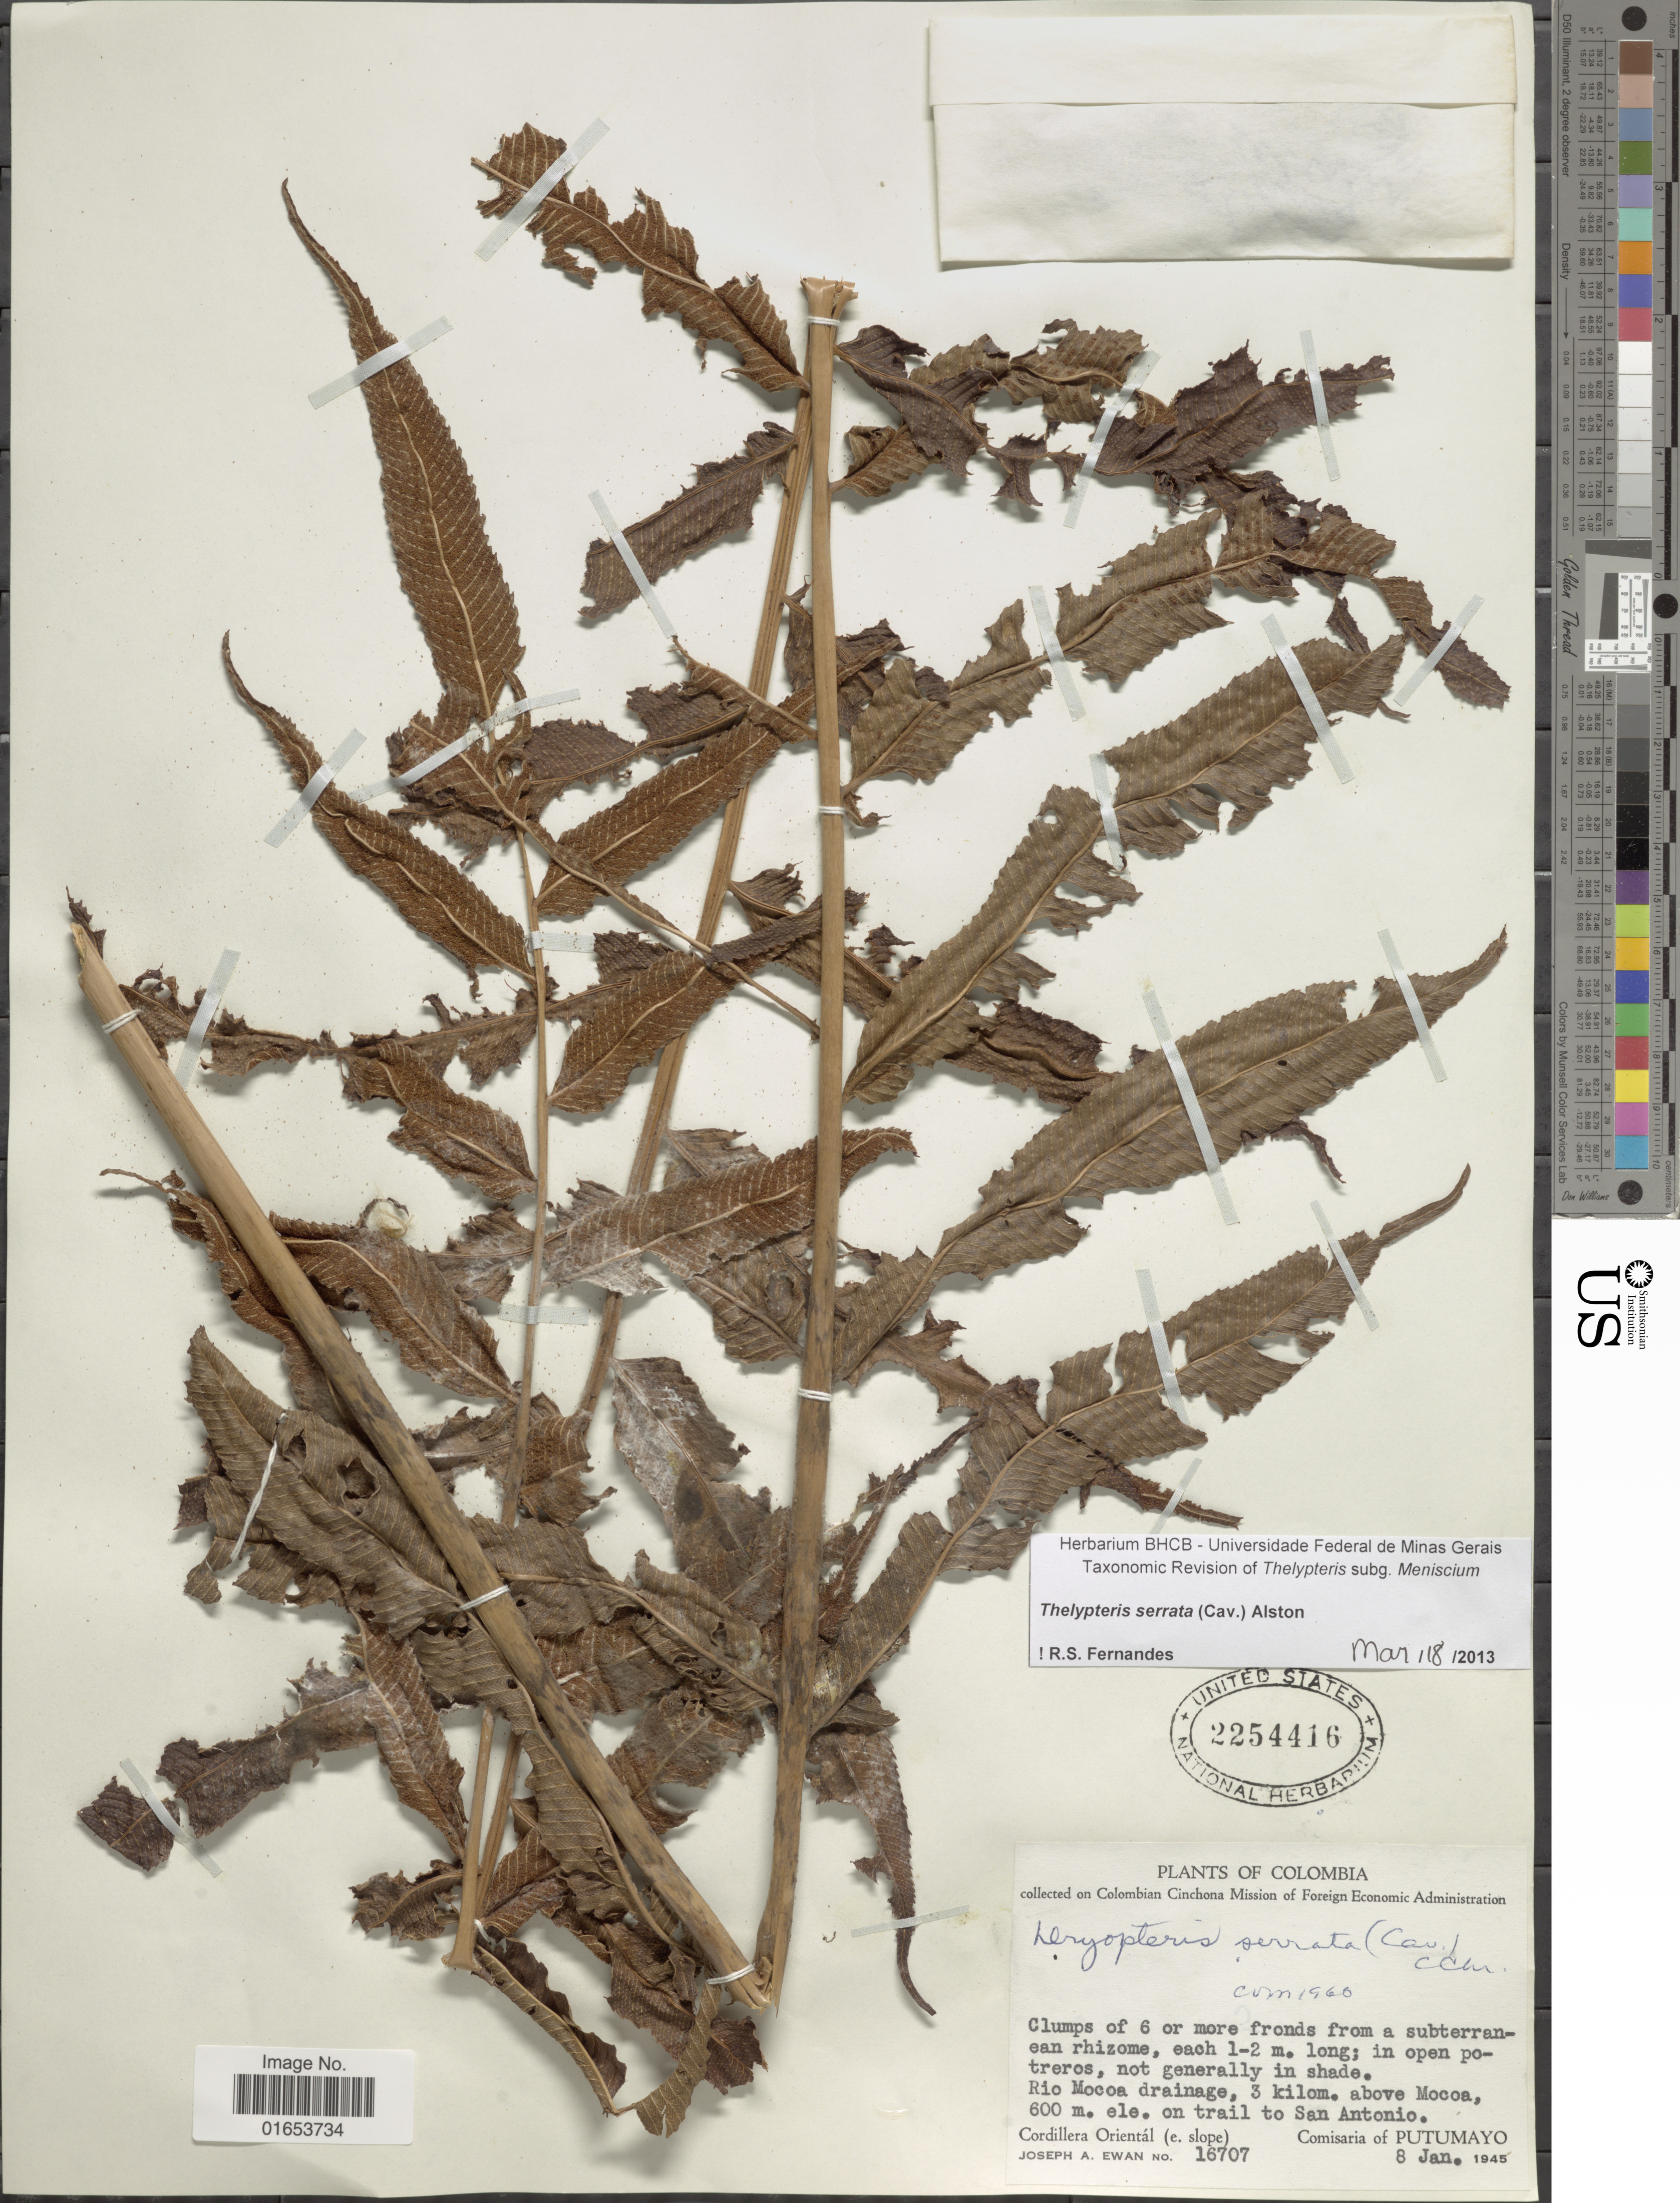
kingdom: Plantae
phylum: Tracheophyta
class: Polypodiopsida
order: Polypodiales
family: Thelypteridaceae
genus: Meniscium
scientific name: Meniscium serratum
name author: Cav.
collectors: J. A. Ewan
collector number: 16707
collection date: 1945-01-08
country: Colombia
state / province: Putumayo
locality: Rio Mocoa drainage, 3 kilom. above Mocoa, on trail to San Antonio. Cordillera Orientál (e. slope)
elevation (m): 600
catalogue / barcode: US 2254416